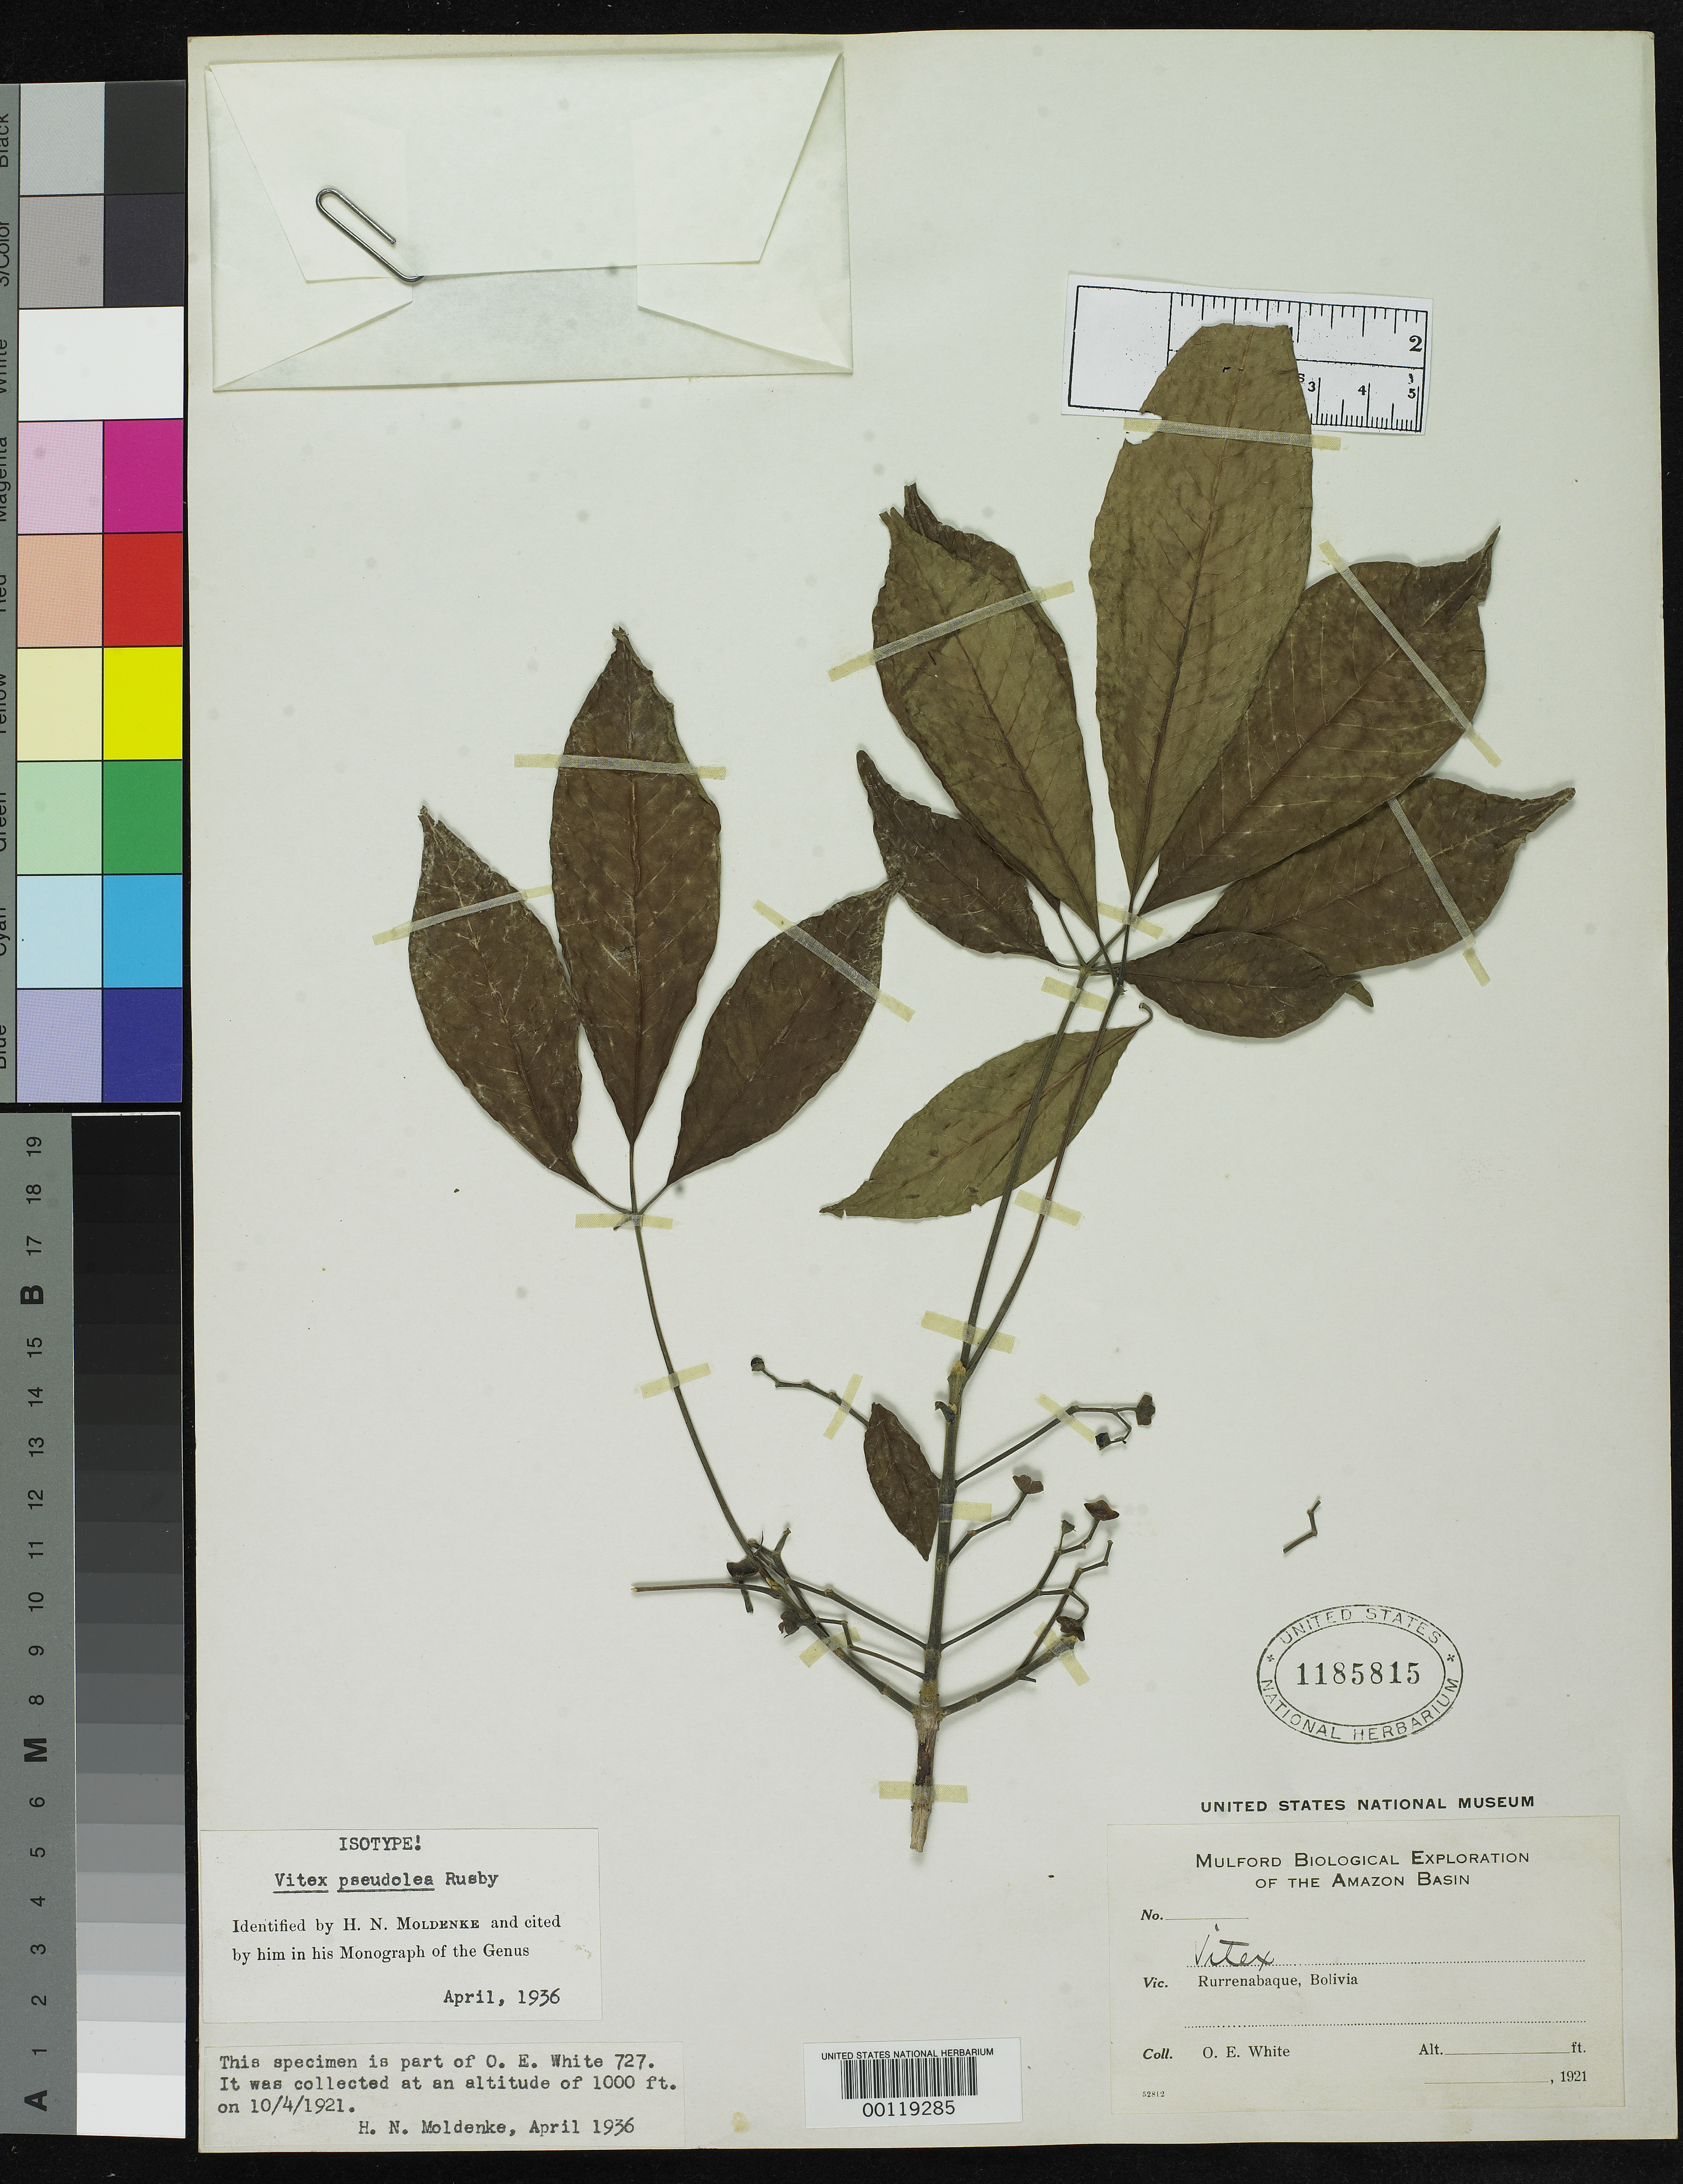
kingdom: Plantae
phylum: Tracheophyta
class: Magnoliopsida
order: Lamiales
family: Lamiaceae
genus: Vitex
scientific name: Vitex pseudolea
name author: Rusby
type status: Isotype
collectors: O. E. White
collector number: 727 in part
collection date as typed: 10/4/1921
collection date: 1921-10-04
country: Bolivia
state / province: Beni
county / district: José Ballivián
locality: Rurrenabaque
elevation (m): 305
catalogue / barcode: US 1185815